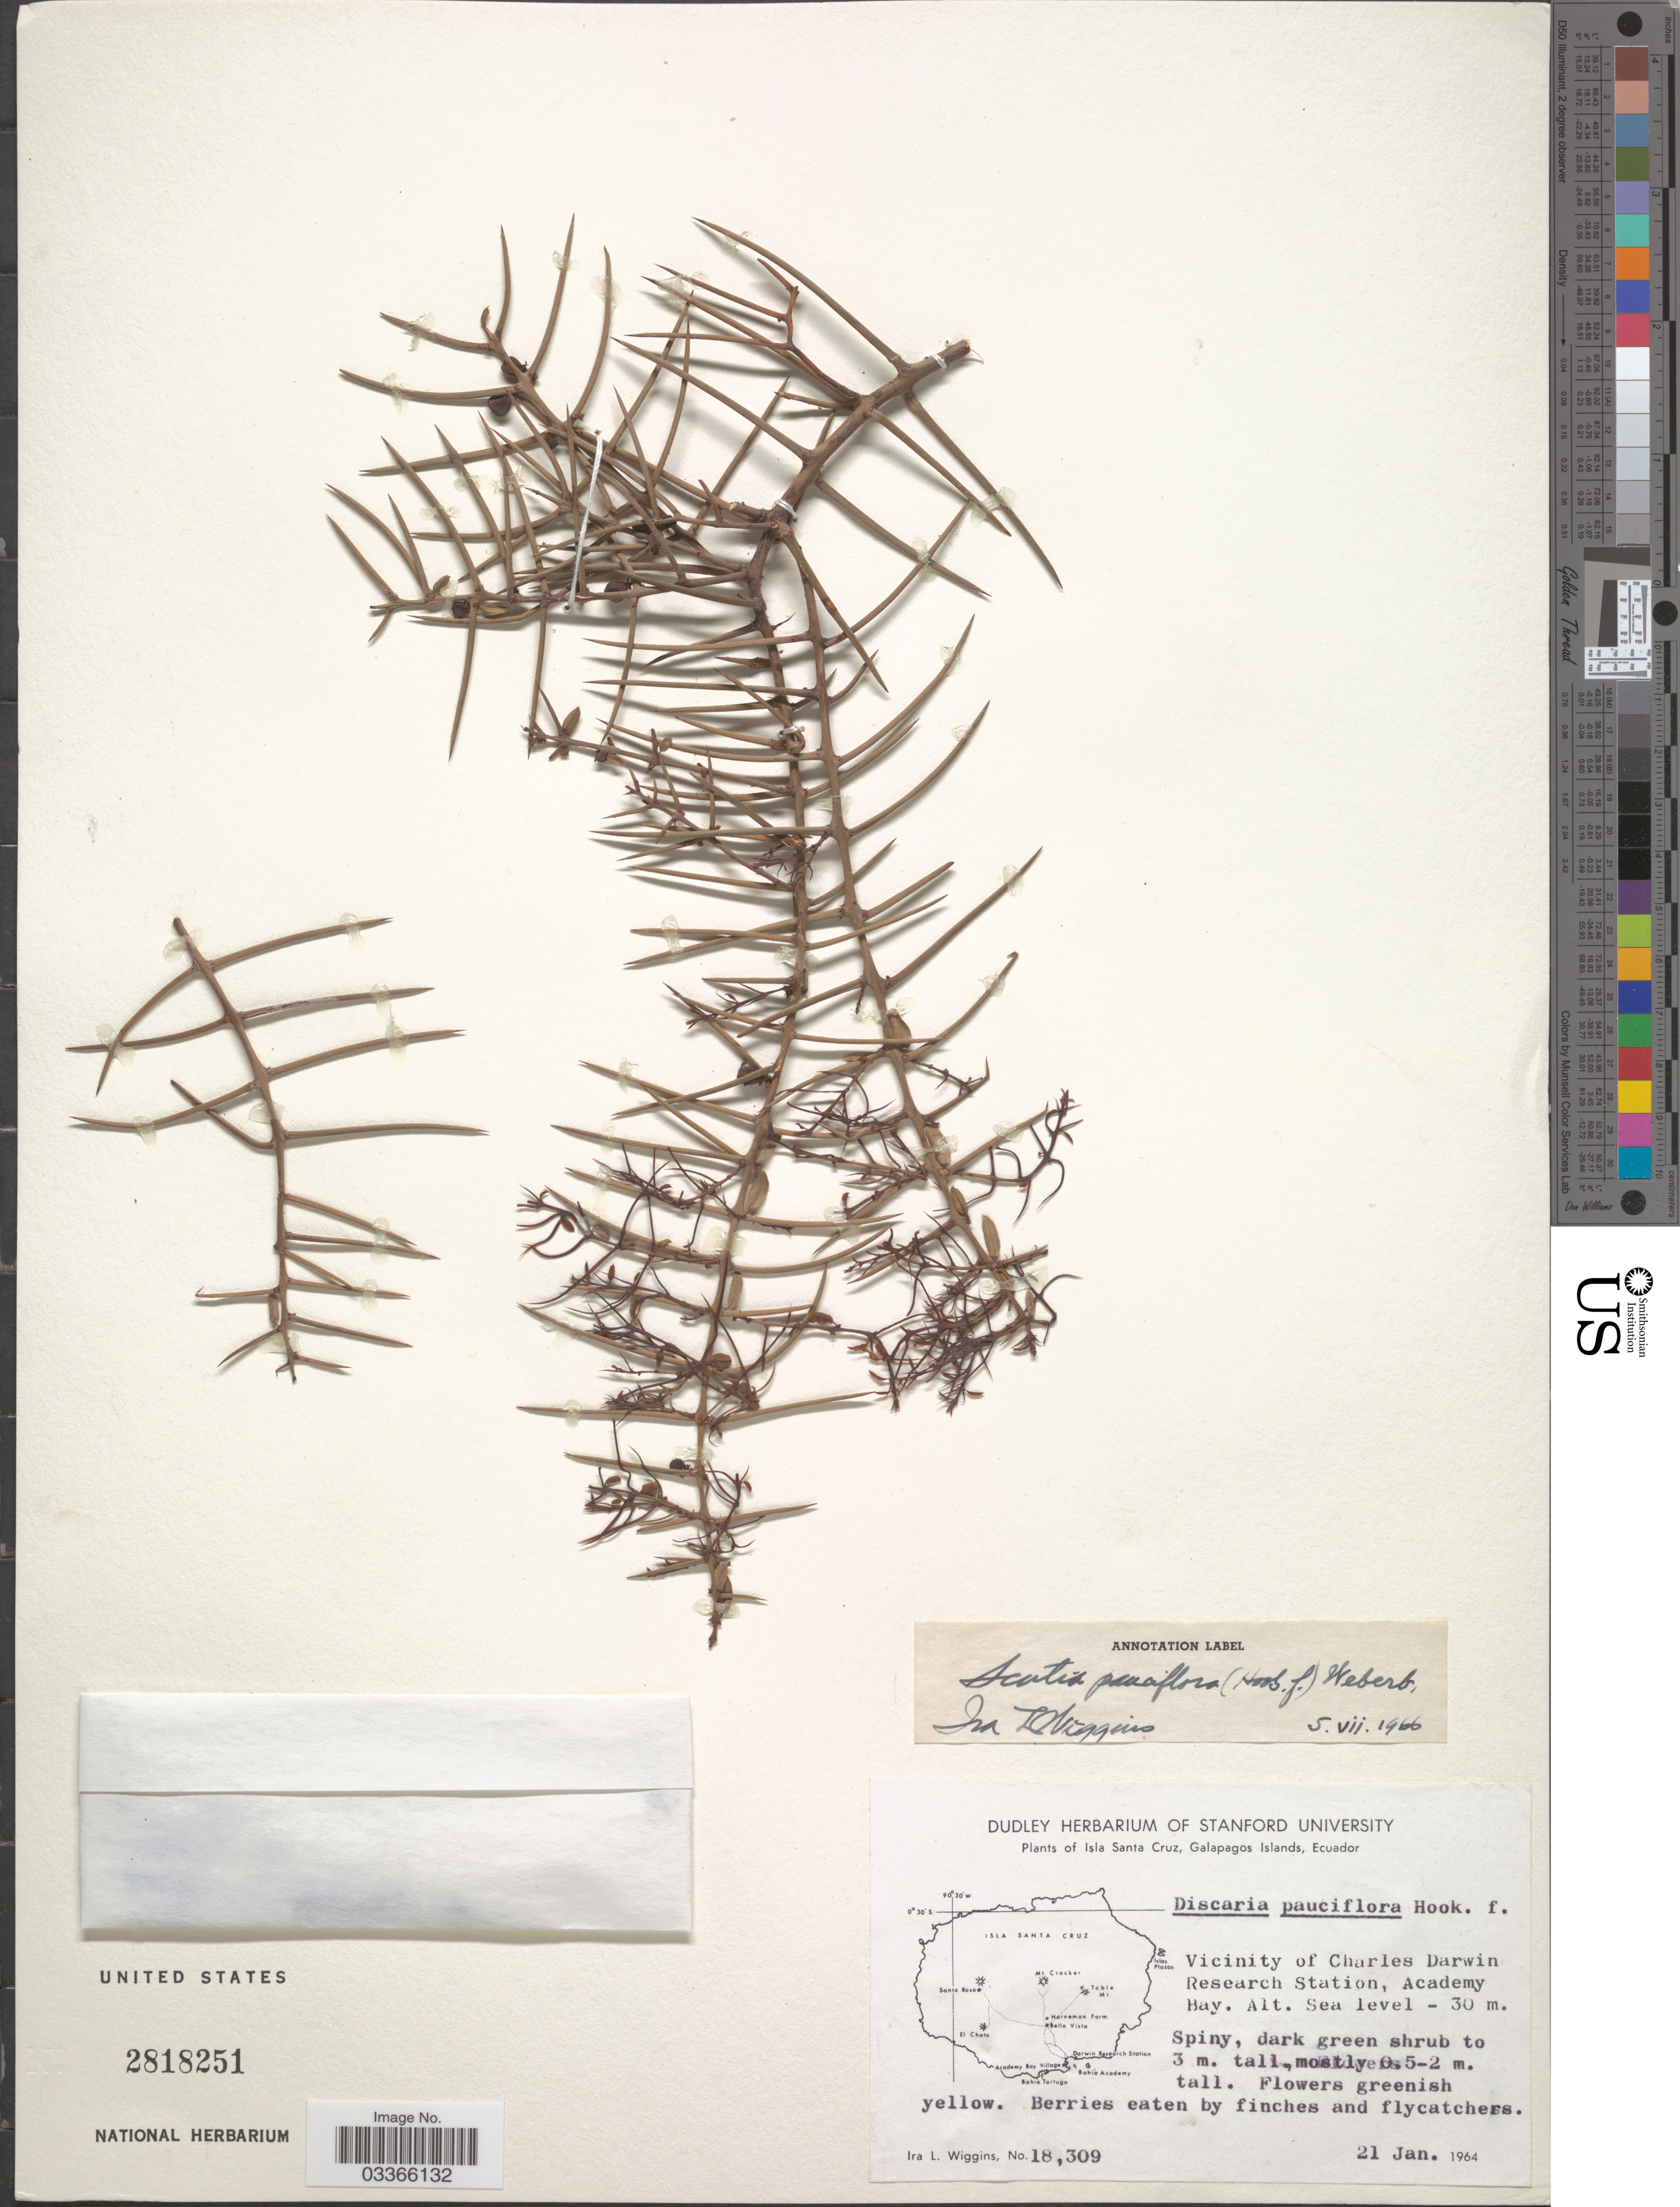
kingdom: Plantae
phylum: Tracheophyta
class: Magnoliopsida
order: Rosales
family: Rhamnaceae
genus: Scutia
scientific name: Scutia pauciflora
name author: (Hook. f.) Weberb.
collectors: I. L. Wiggins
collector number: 18309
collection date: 1964-01-21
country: Ecuador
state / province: Colón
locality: Isla Santa Cruz, Galapagos Island, Vicinity of Charles Darwin Research Station, Academy Bay.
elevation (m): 0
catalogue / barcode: US 2818251